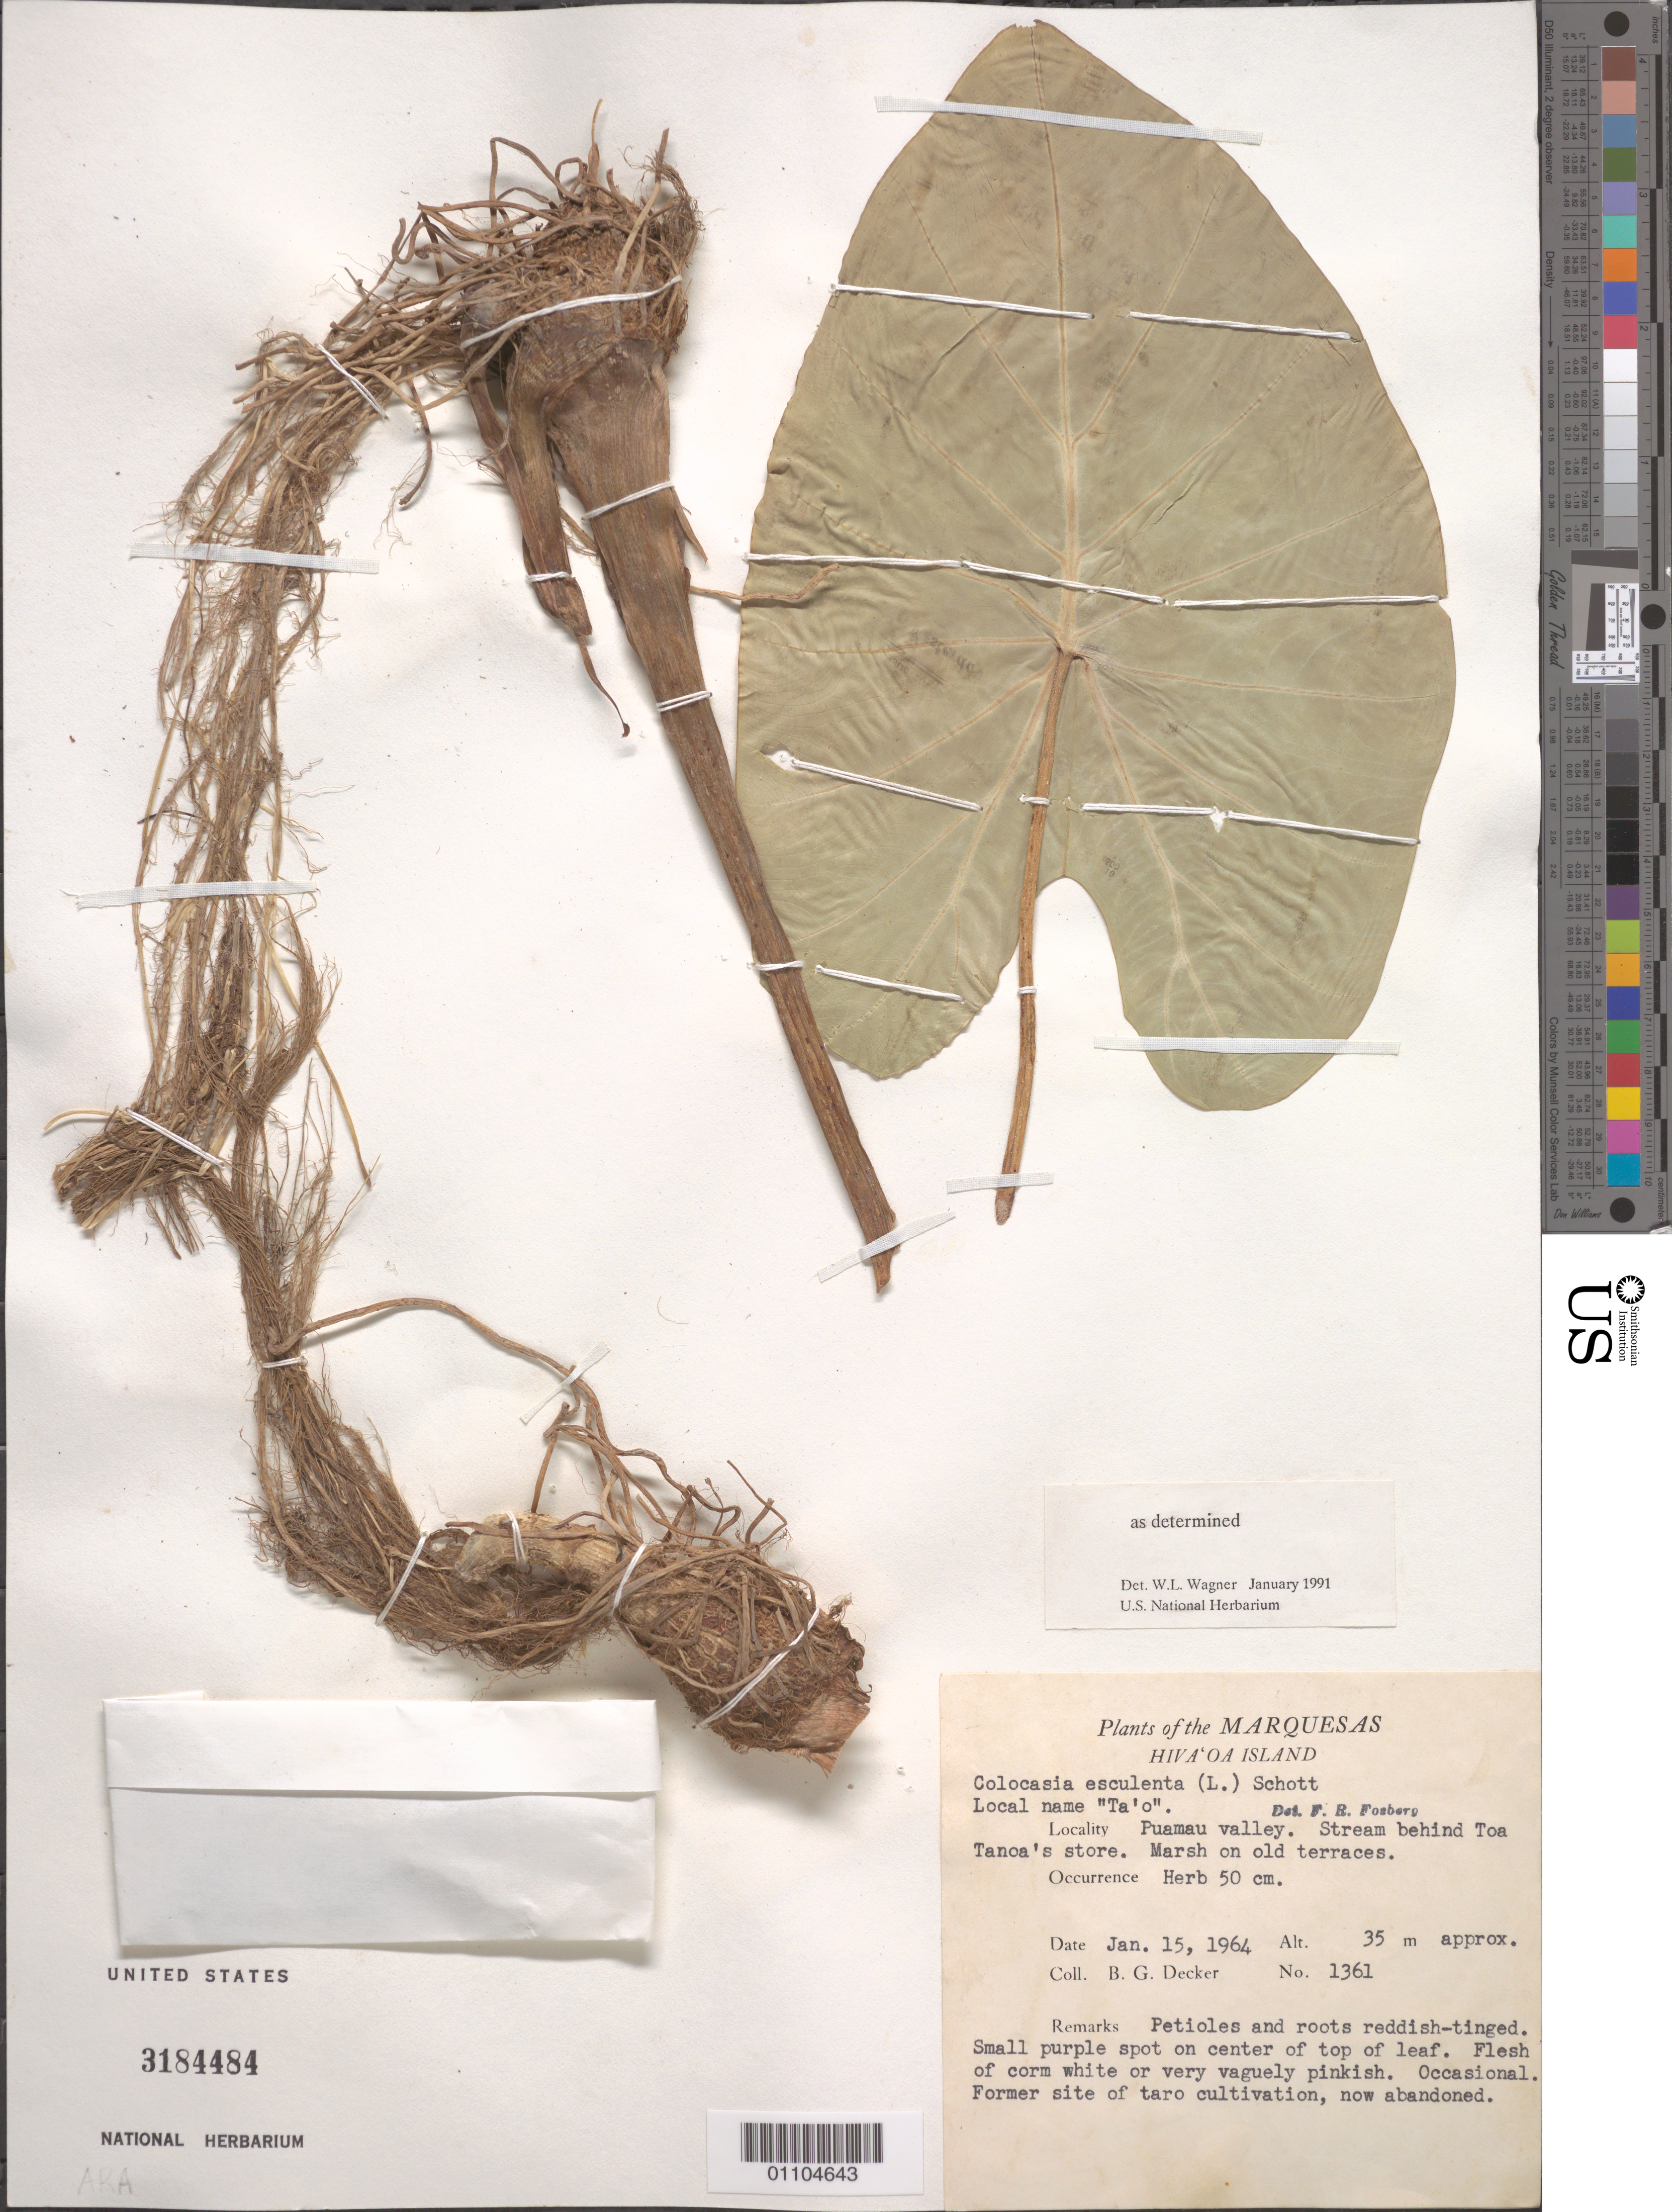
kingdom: Plantae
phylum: Tracheophyta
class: Liliopsida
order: Alismatales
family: Araceae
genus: Colocasia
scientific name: Colocasia esculenta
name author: (L.) Schott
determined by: Wagner, W. L., (BOT), Smithsonian Institution - National Museum of Natural History (UNITED STATES)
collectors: B. G. Decker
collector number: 1361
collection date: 1964-01-15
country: French Polynesia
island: Hiva Oa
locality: Puamau Valley, stream behind Toa Tanoa's store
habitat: Marsh on old terraces. Former site of taro cultivation, now abandoned. Occasional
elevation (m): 35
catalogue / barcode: US 3184484